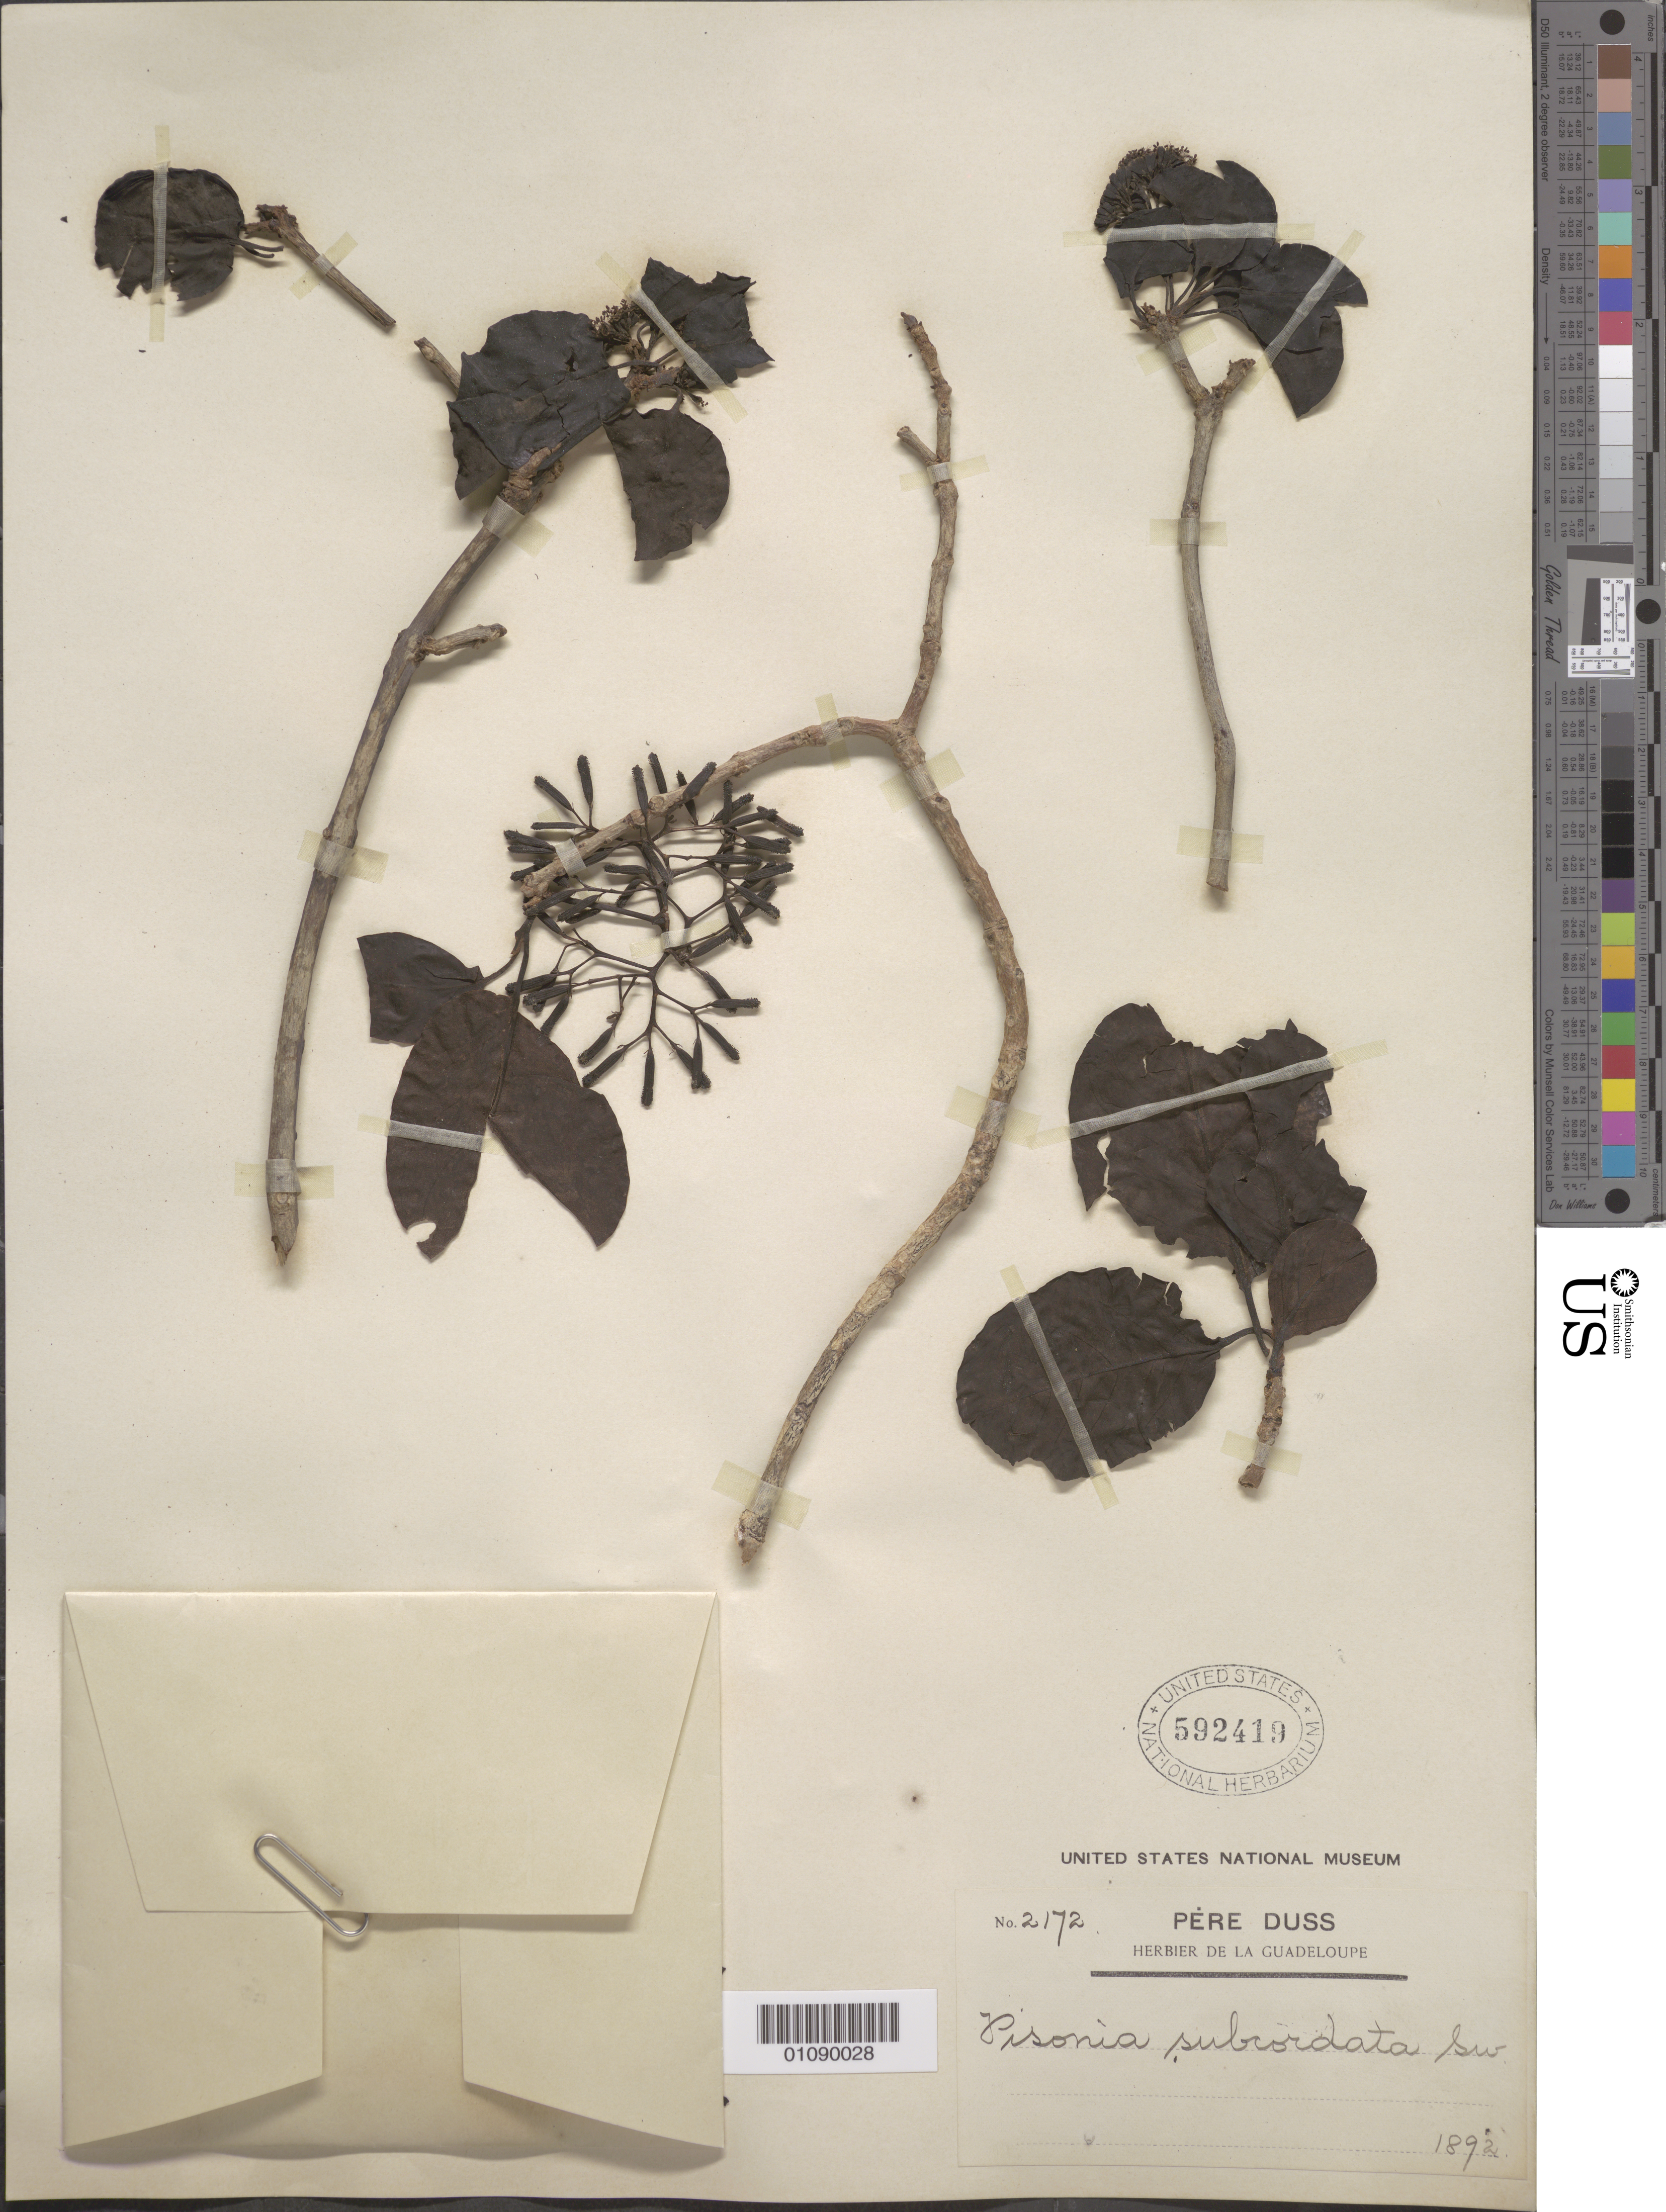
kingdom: Plantae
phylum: Tracheophyta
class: Magnoliopsida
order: Caryophyllales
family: Nyctaginaceae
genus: Pisonia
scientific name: Pisonia subcordata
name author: Sw.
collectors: Père Duss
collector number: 2172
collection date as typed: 1892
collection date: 1892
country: Guadeloupe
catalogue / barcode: US 592419